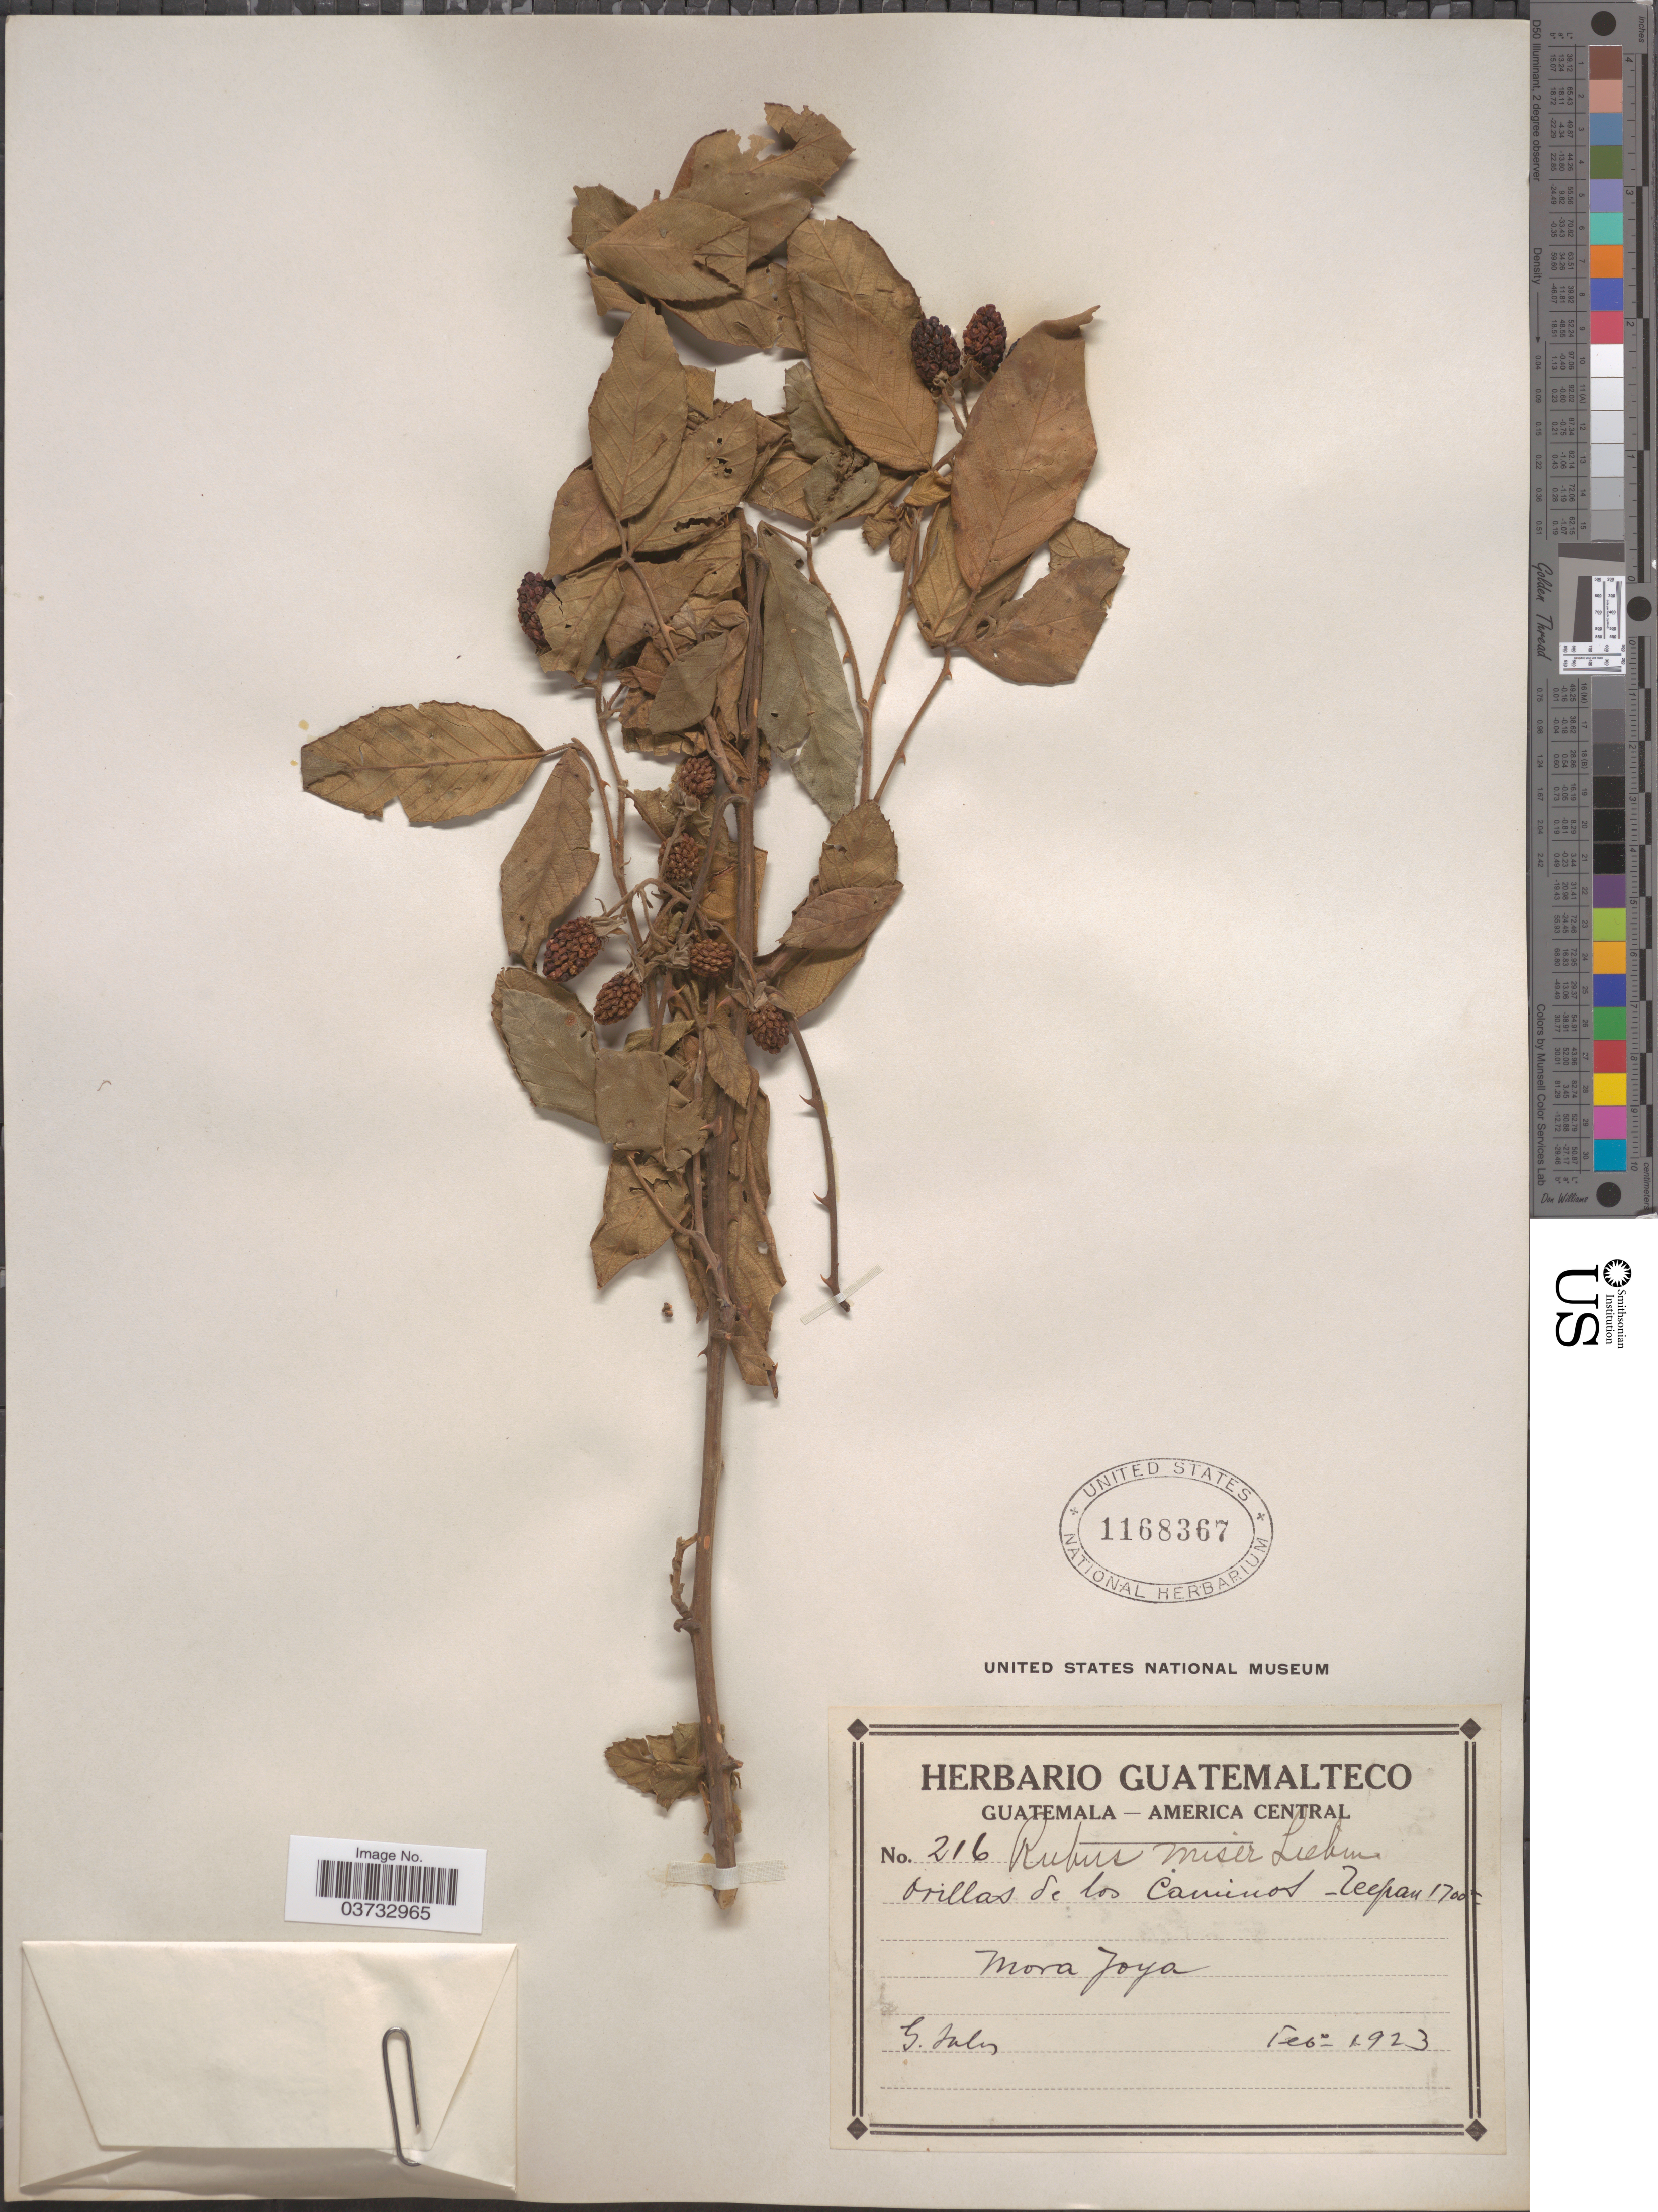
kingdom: Plantae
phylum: Tracheophyta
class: Magnoliopsida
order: Rosales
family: Rosaceae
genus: Rubus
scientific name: Rubus miser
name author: Liebm.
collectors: G. Salas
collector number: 216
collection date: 1923-02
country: Guatemala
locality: Orillas de los caminos - Zecpan.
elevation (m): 518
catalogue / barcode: US 1168367